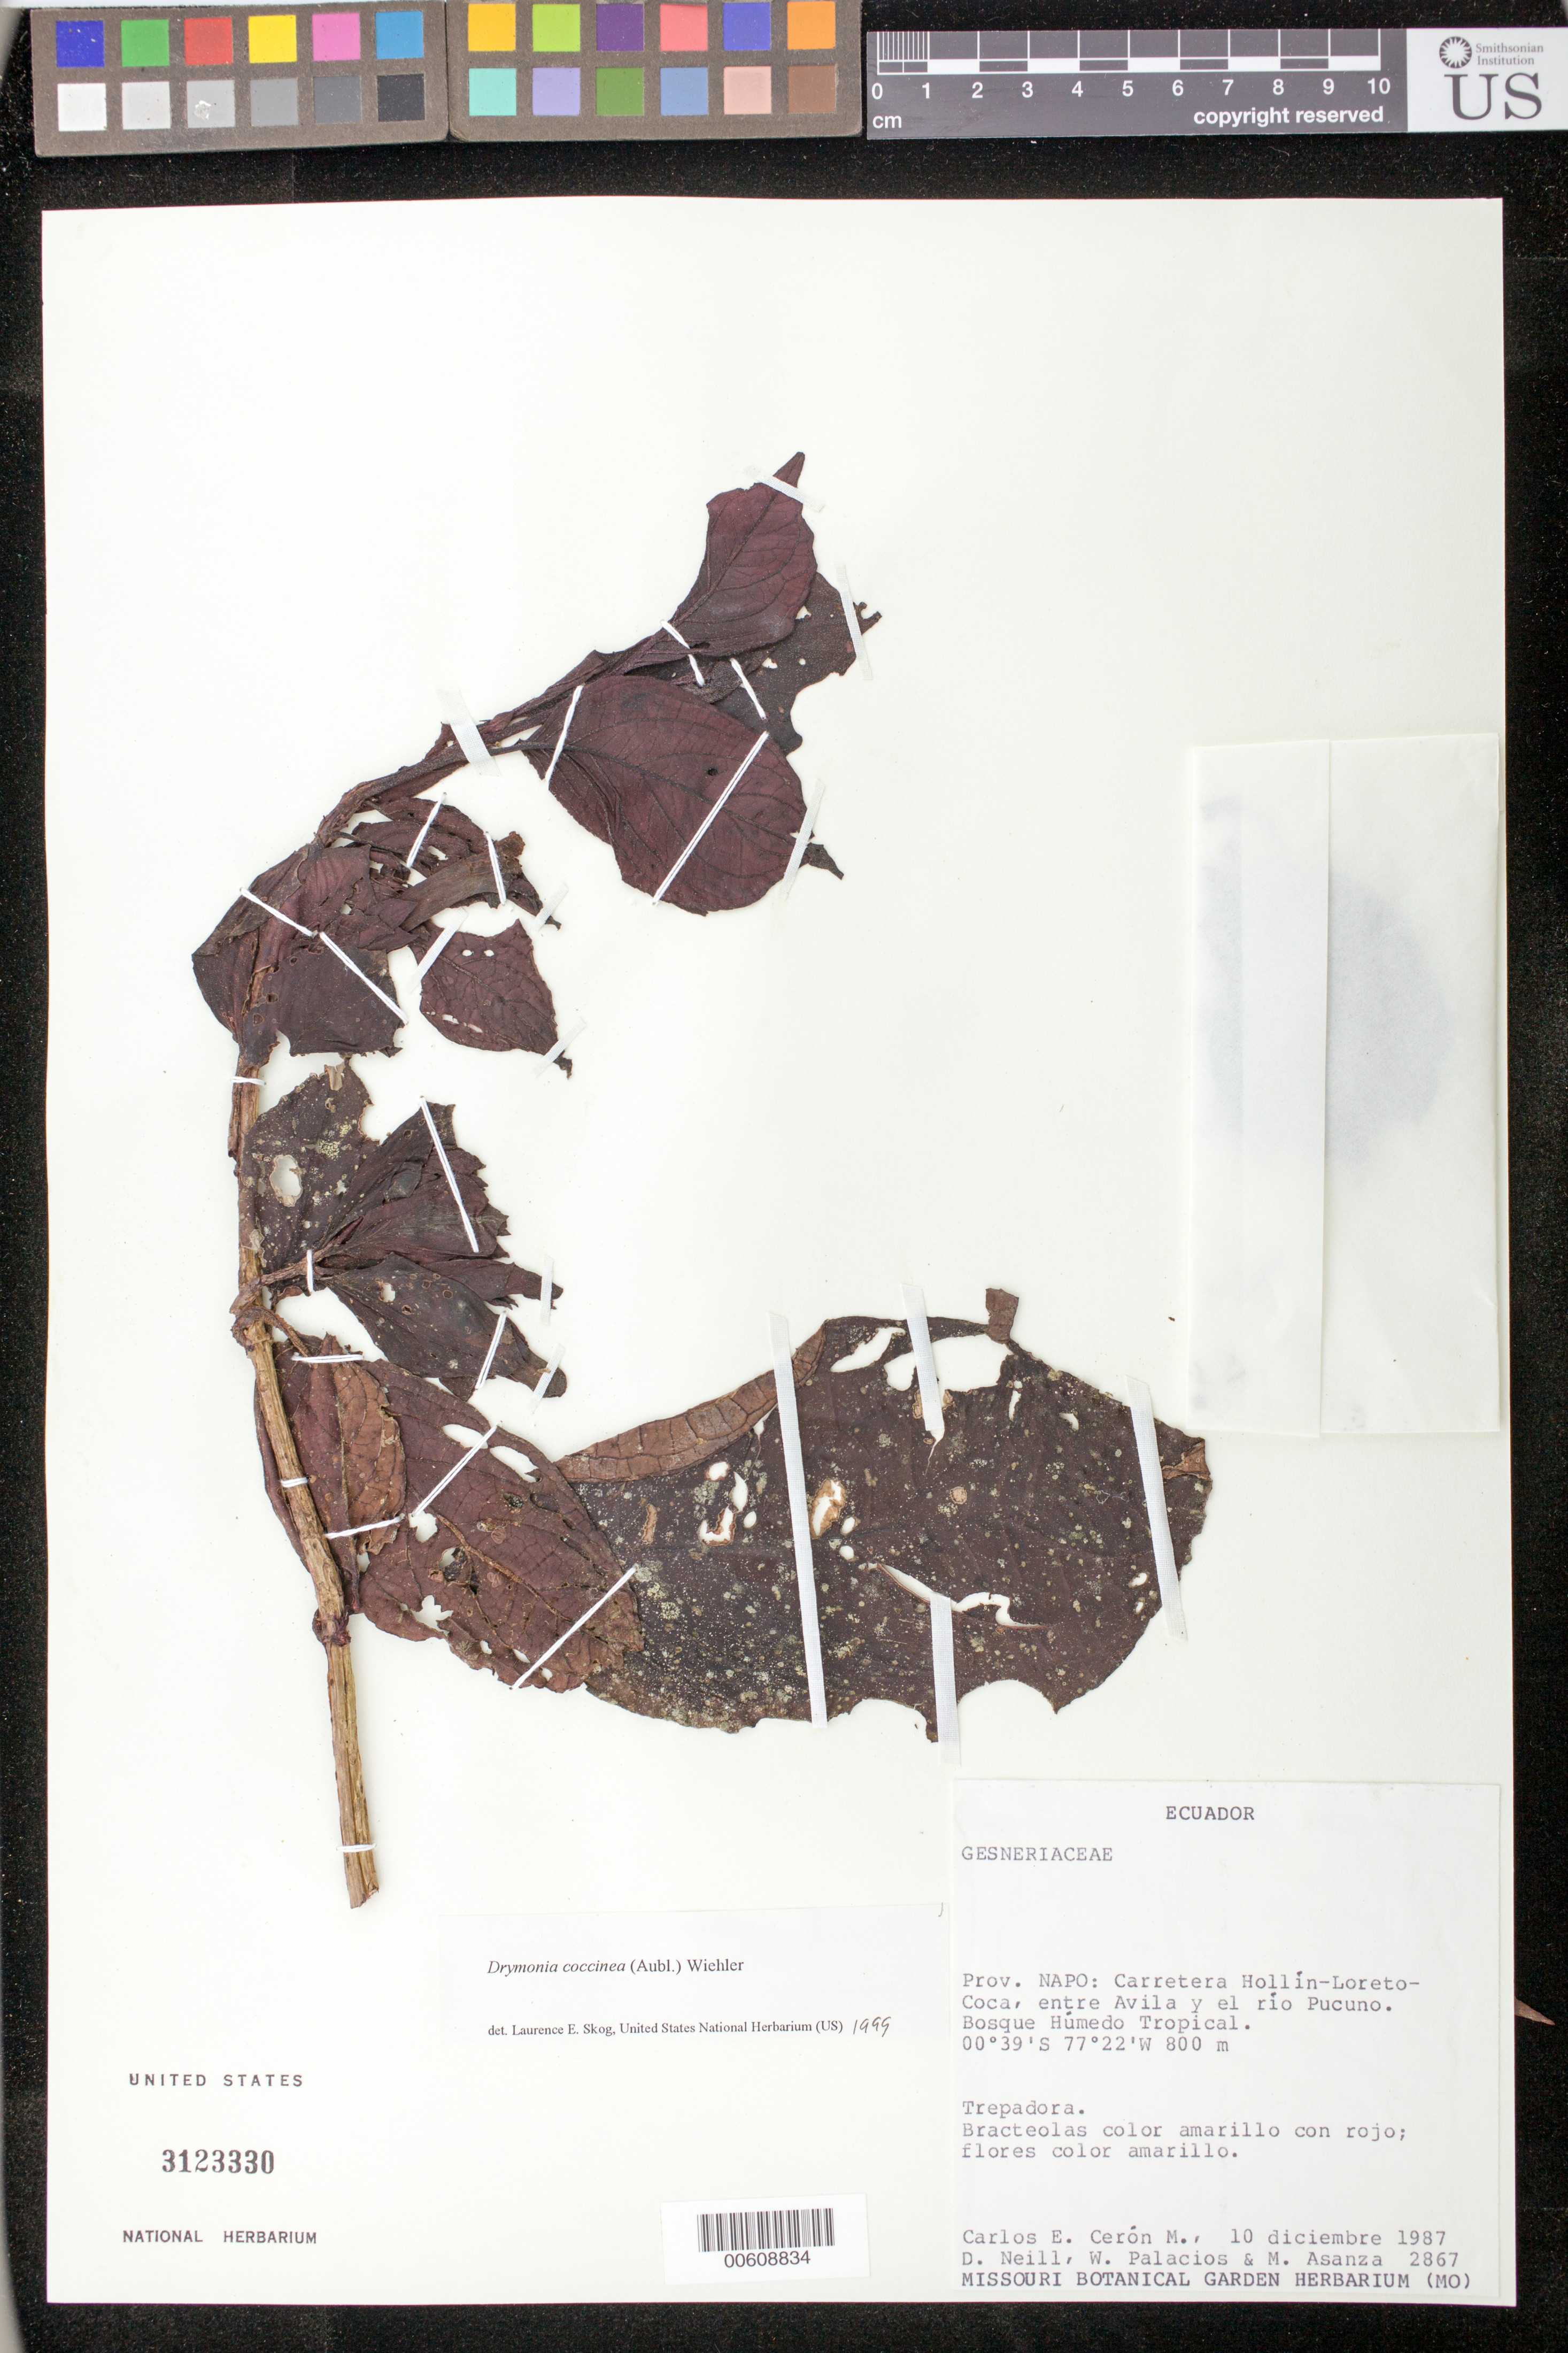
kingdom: Plantae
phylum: Tracheophyta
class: Magnoliopsida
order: Lamiales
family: Gesneriaceae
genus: Drymonia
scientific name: Drymonia coccinea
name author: (Aubl.) Wiehler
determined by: Skog, Laurence E.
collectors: C. E. Cerón M., D. A. Neill, W. Palacios & M. Asanza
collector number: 2867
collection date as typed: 10 Dec 1987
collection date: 1987-12-10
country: Ecuador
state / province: Napo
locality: Carretera Hollín - Loreto - Coca, entre Avila y el río Pucuno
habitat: Bosque húmedo tropical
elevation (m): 800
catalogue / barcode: US 3123330